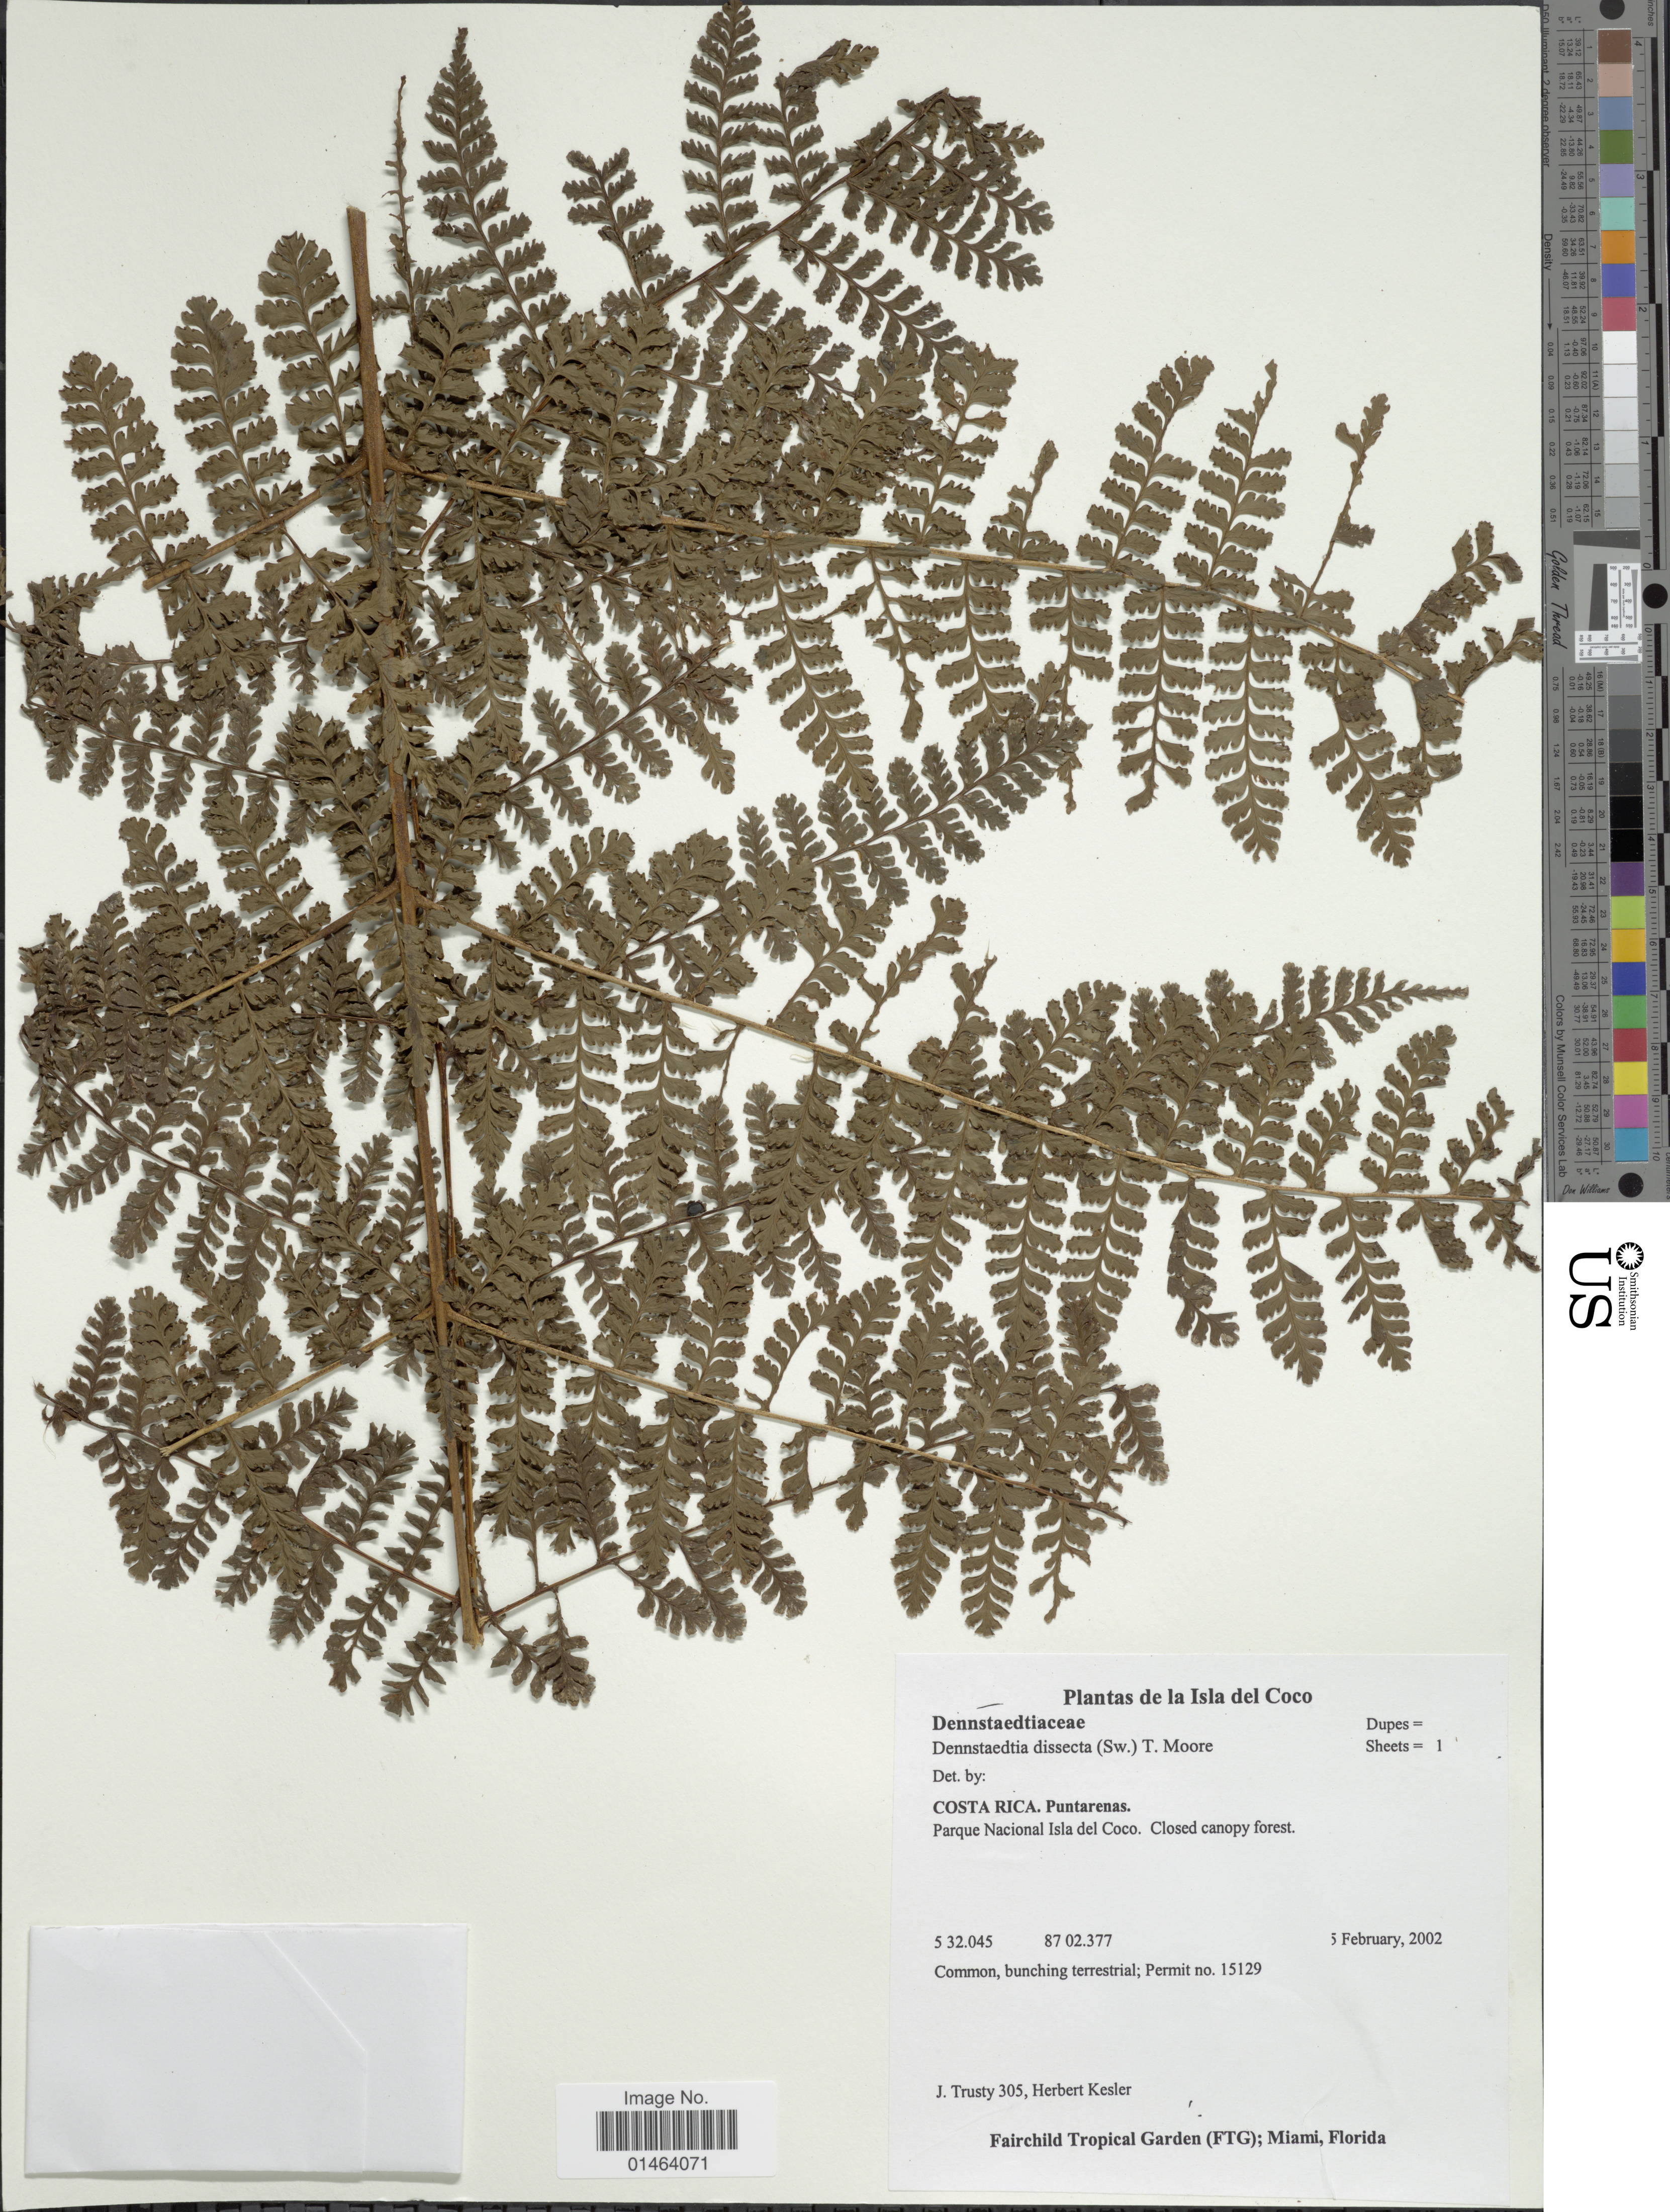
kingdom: Plantae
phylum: Tracheophyta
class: Polypodiopsida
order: Polypodiales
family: Dennstaedtiaceae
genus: Dennstaedtia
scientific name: Dennstaedtia dissecta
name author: (Sw.) T. Moore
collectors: J. Trusty & H. Kesler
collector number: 305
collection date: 2002-02-05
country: Costa Rica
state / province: Puntarenas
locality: Costa Rica, Puntarenas, Parque Nacional Isla del Coco. Closed canopy forest.